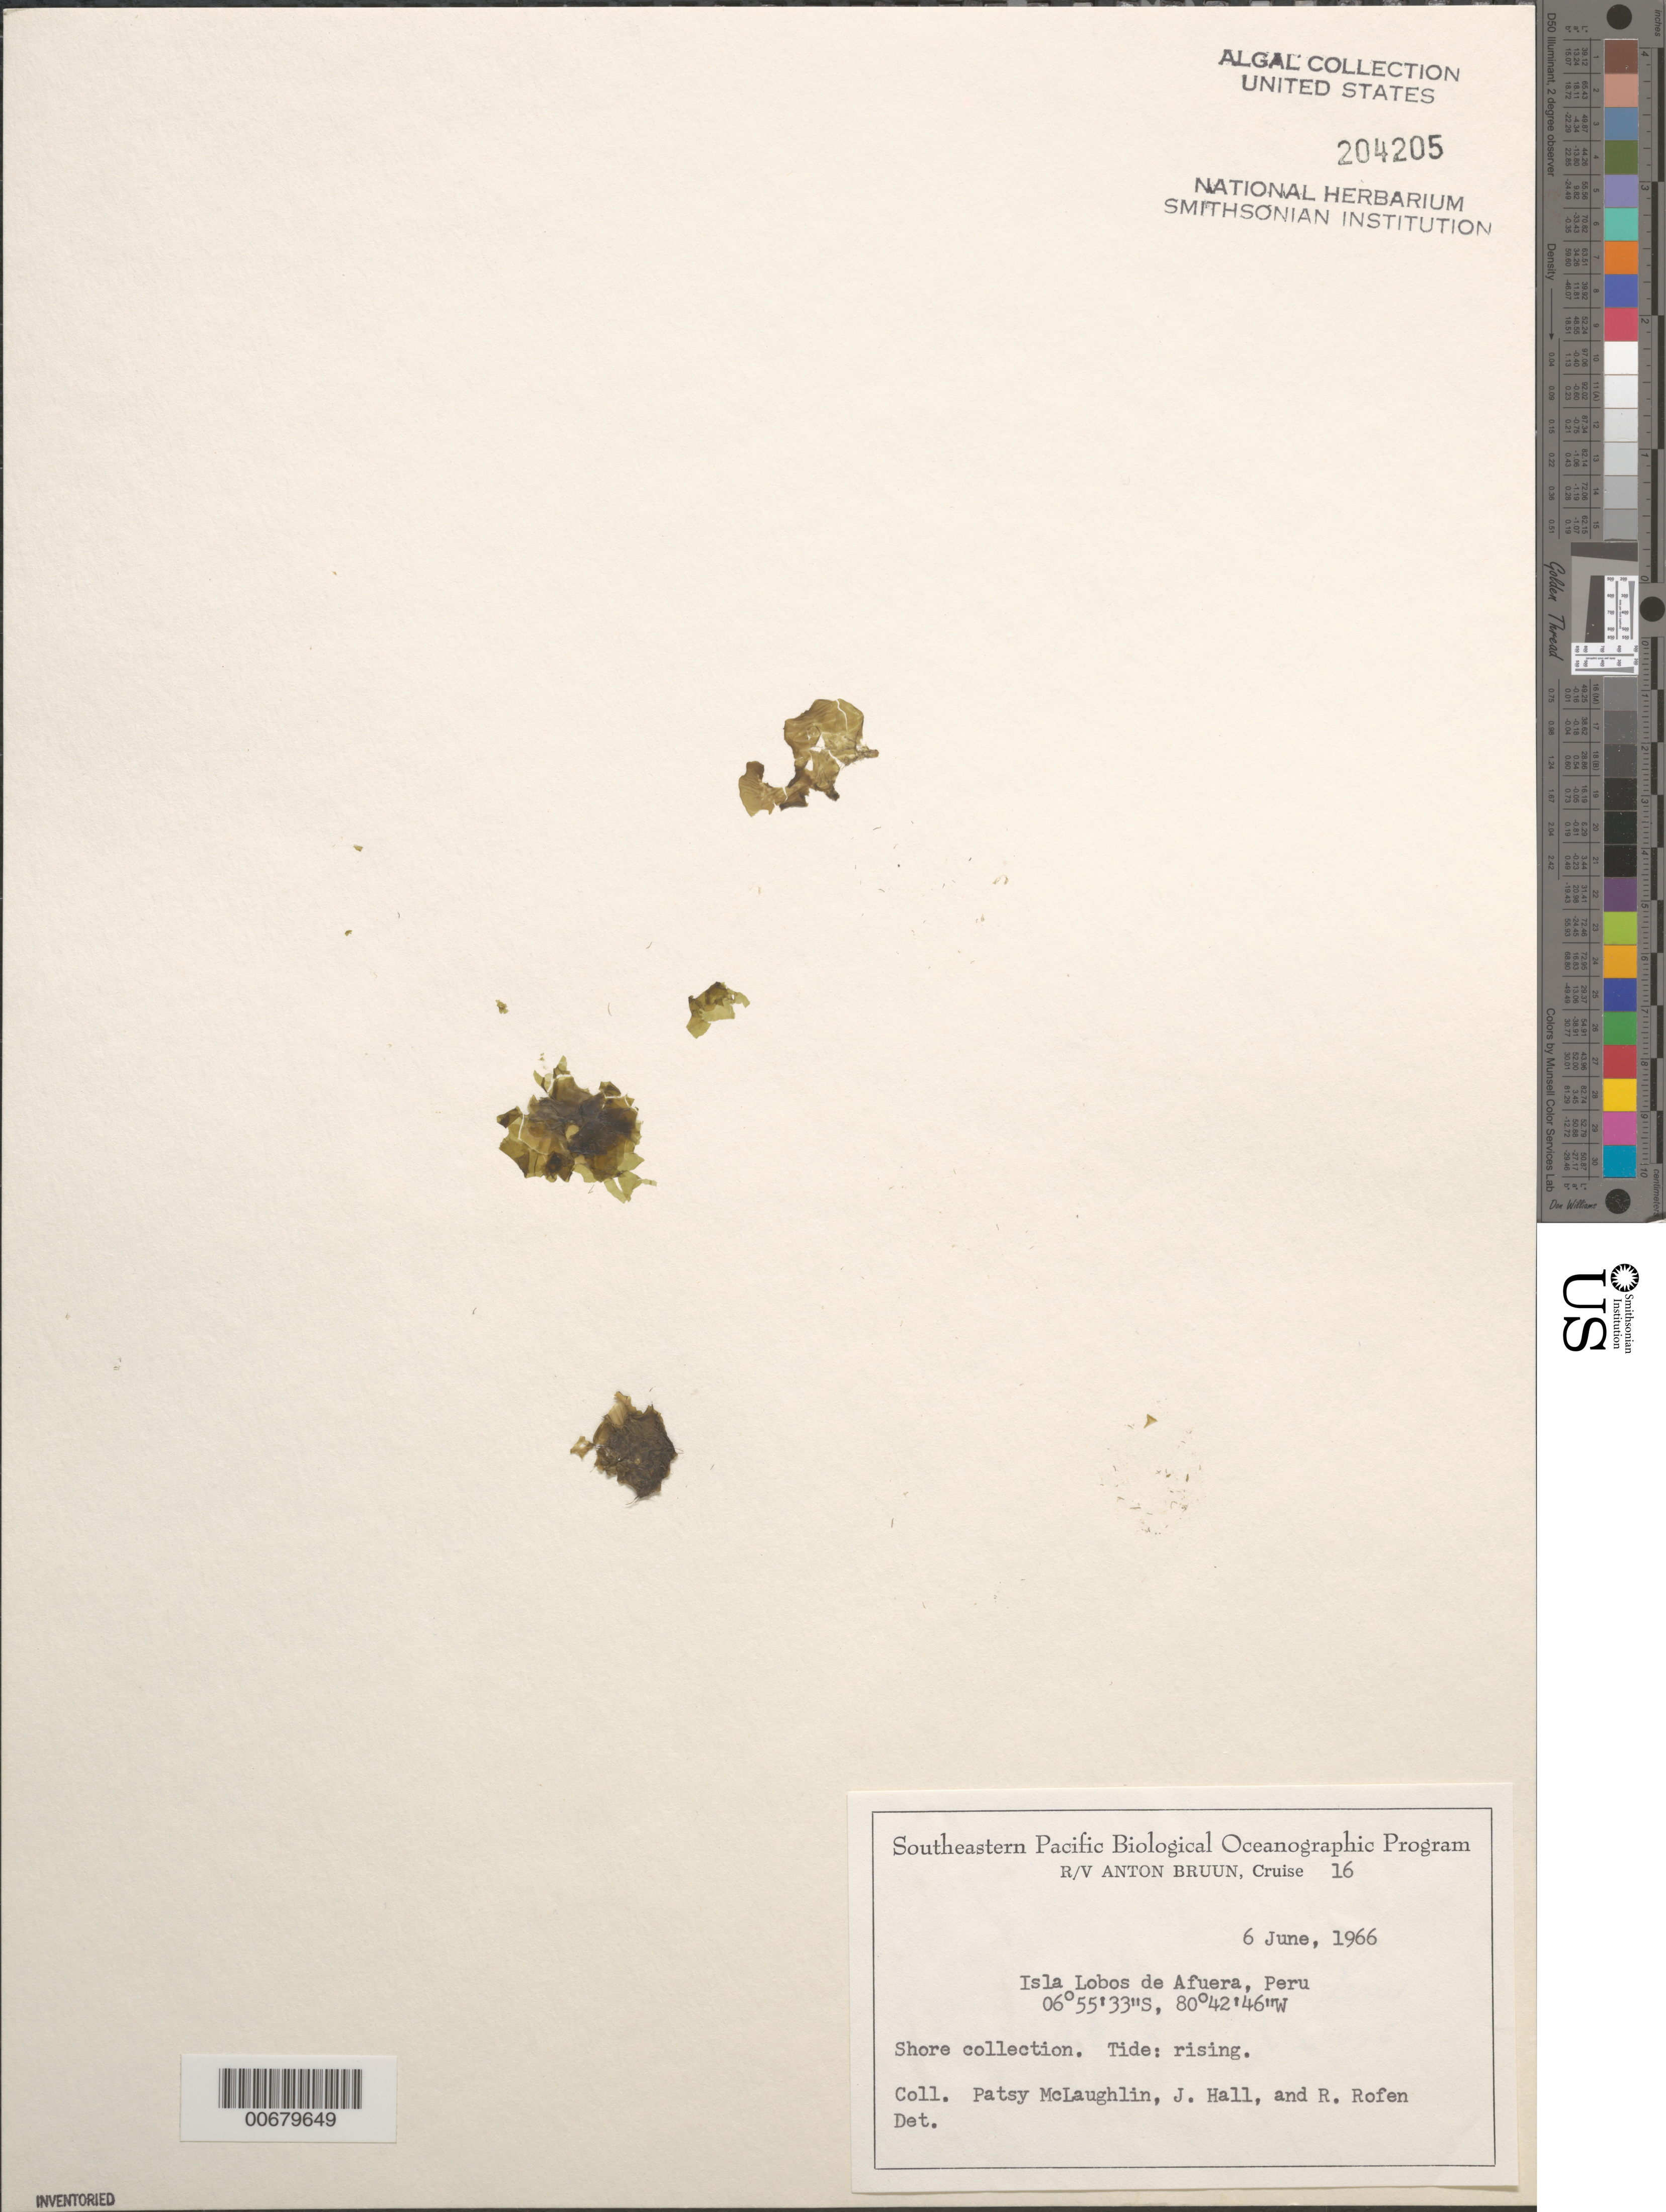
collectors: P. McLaughlin, J. Hall & R. Rofen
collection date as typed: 06 Jun 1966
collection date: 1966-06-06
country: Peru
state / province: Lambayeque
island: Lobos de Afuera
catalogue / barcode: US 204205